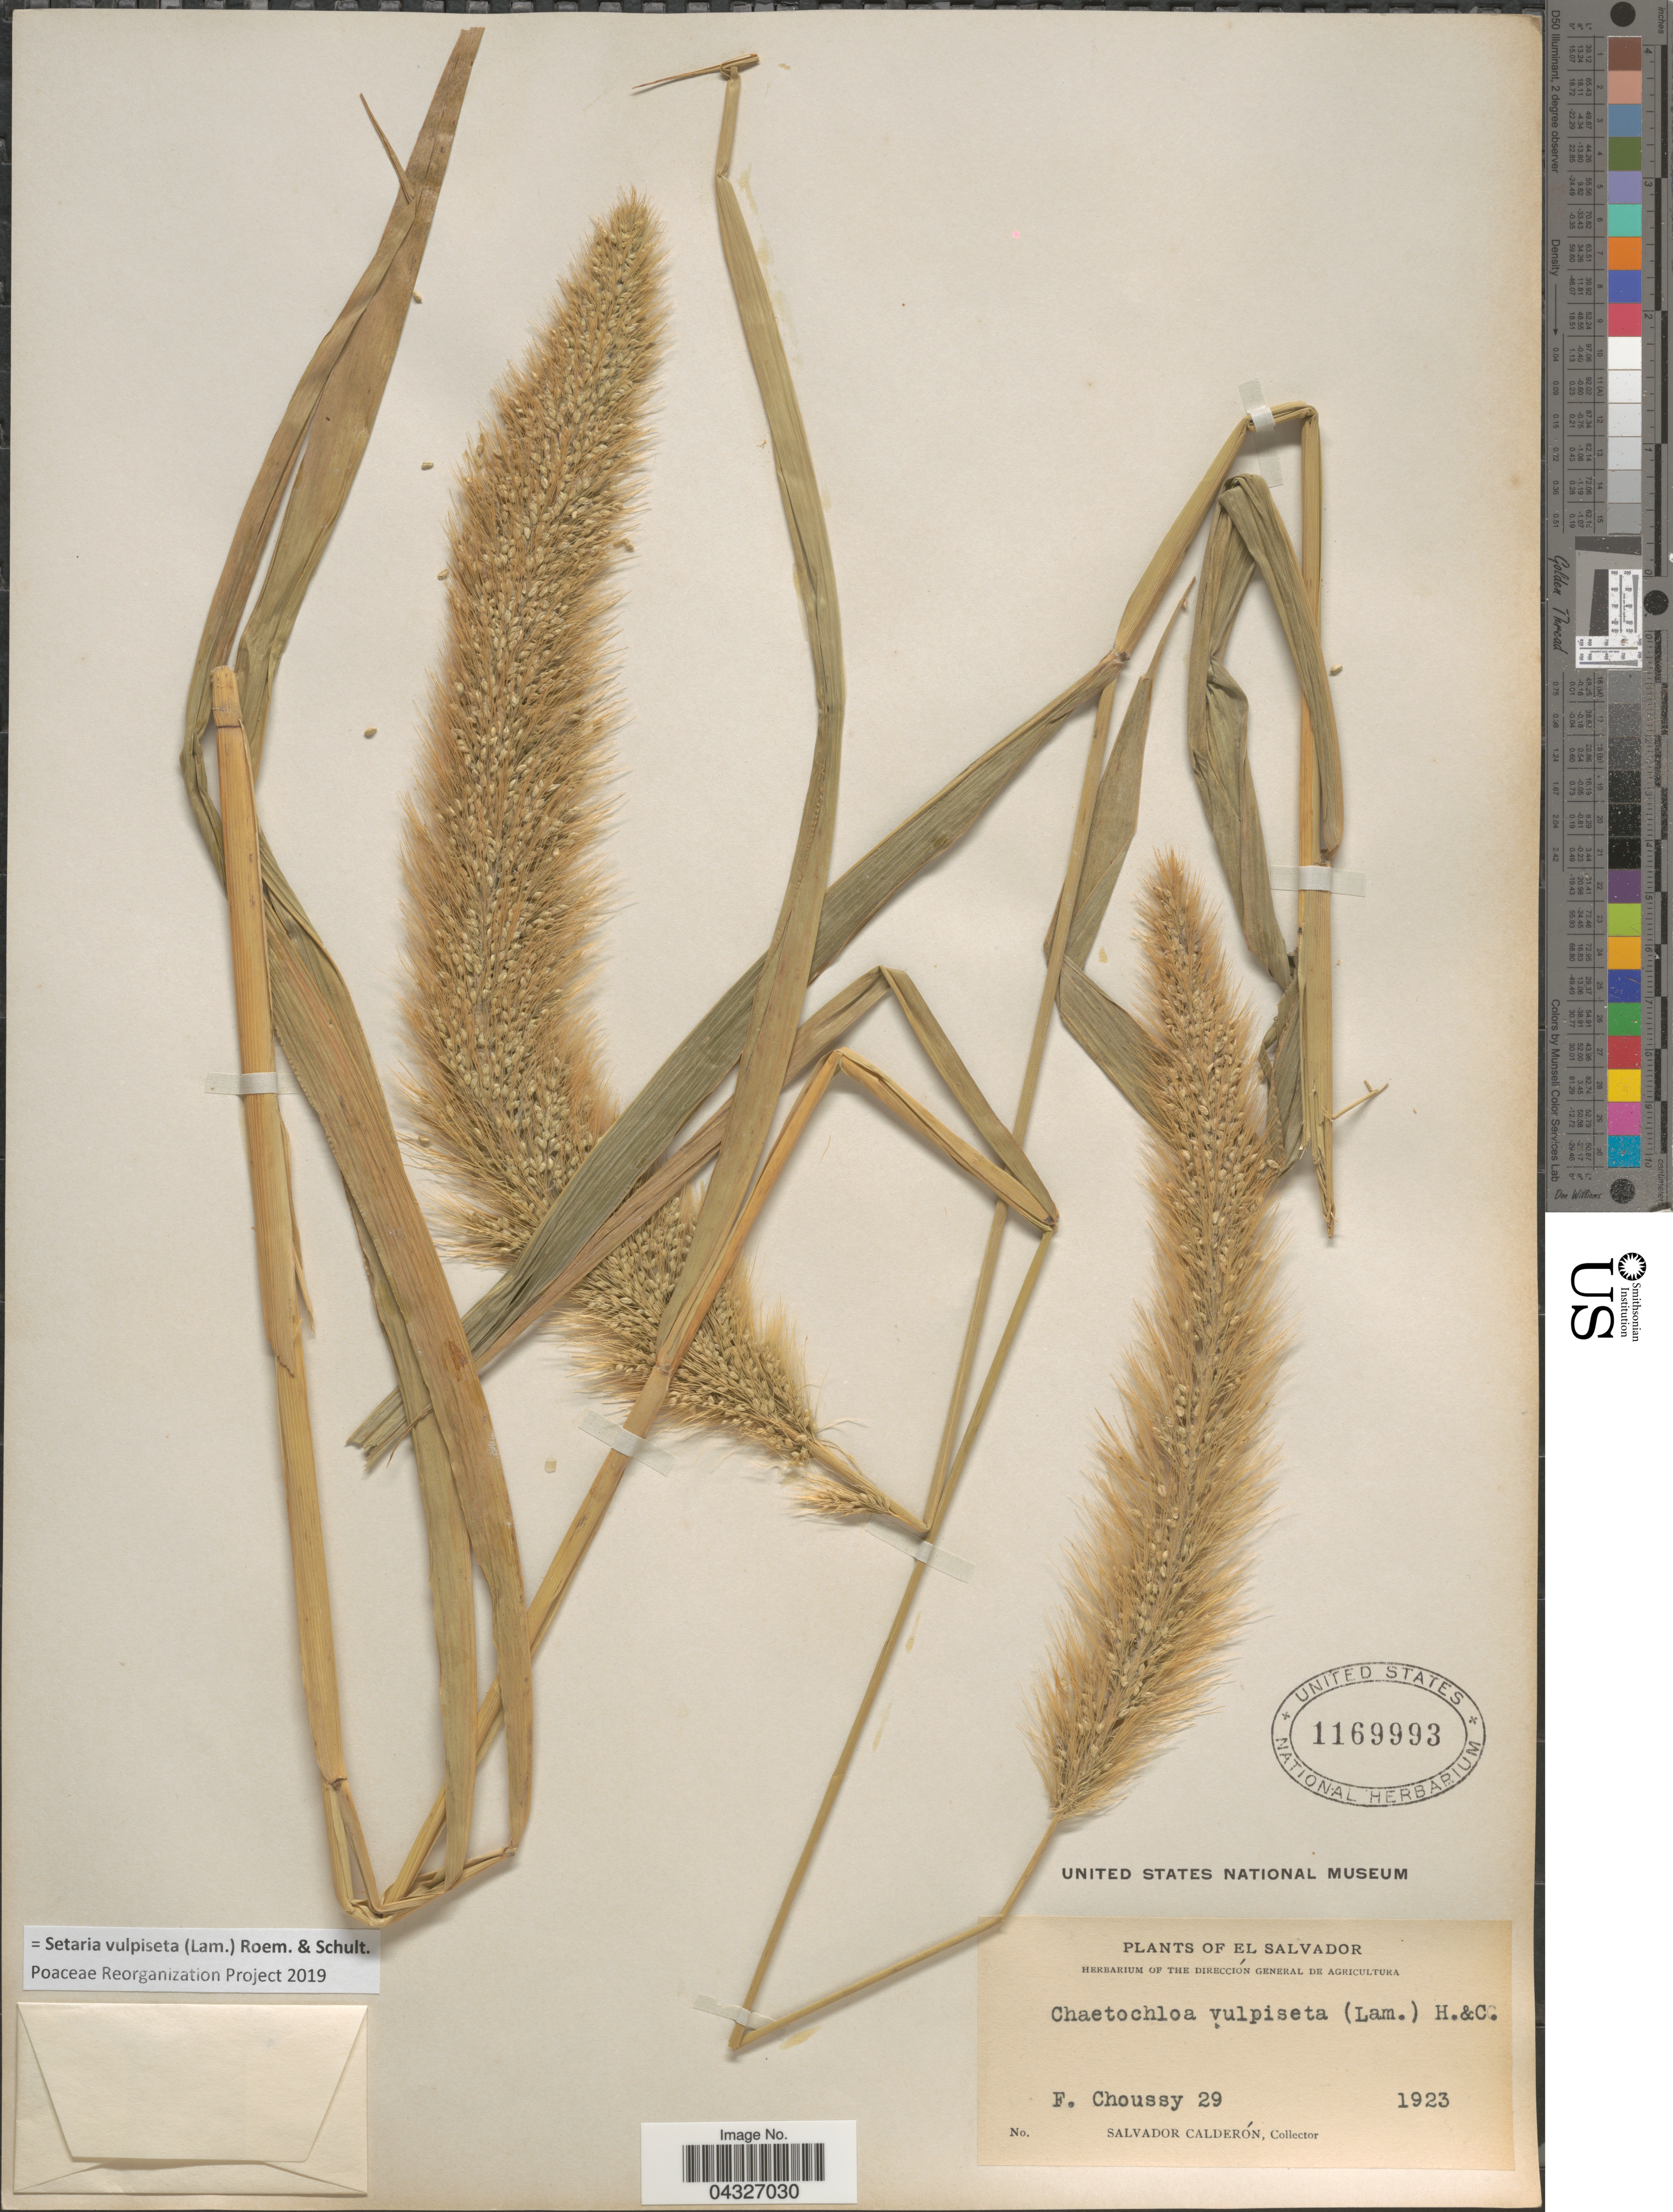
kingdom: Plantae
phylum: Tracheophyta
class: Liliopsida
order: Poales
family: Poaceae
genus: Setaria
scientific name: Setaria vulpiseta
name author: (Lam.) Roem. & Schult.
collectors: S. Calderón & F. Choussy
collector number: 29?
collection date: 1923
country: El Salvador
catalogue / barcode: US 1169993